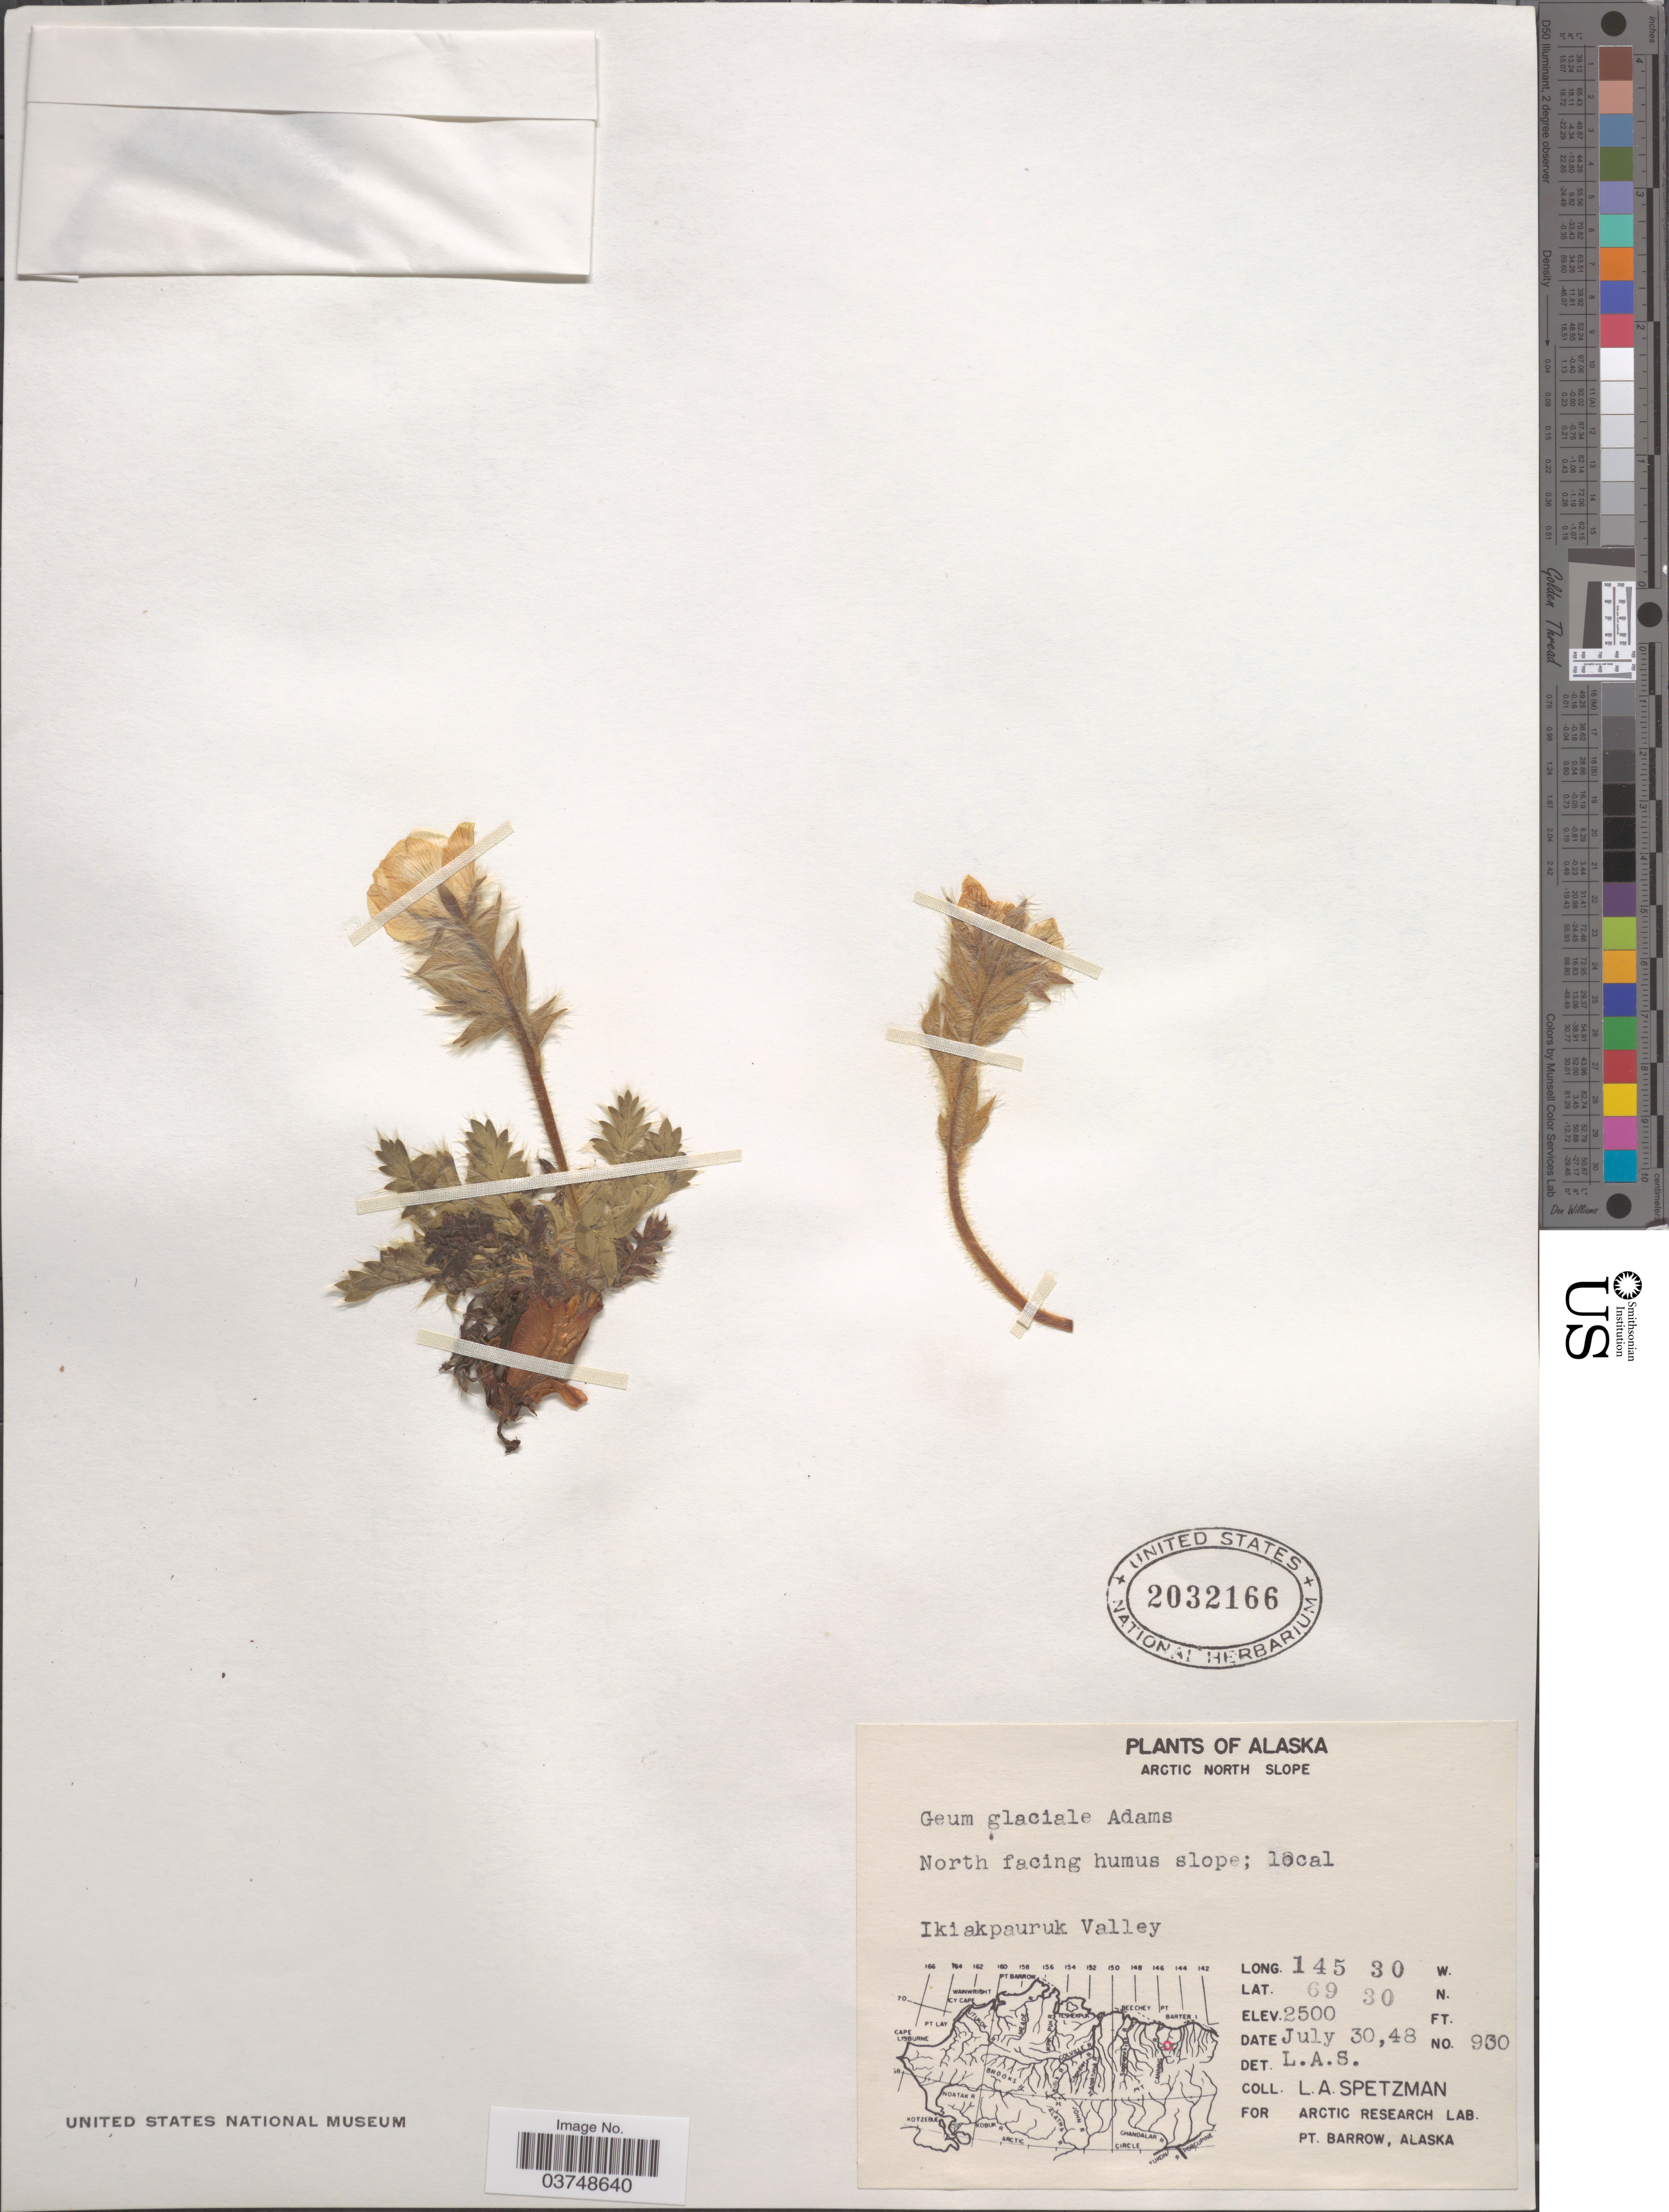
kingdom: Plantae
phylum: Tracheophyta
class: Magnoliopsida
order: Rosales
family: Rosaceae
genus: Geum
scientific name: Geum glaciale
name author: Adams ex Fisch.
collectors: L. Spetzman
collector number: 930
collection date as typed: Transcribed d/m/y: 30/7/48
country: United States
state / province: Alaska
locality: Arctic North Slope. Ikiakpauruk valley.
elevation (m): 762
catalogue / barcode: US 2032166